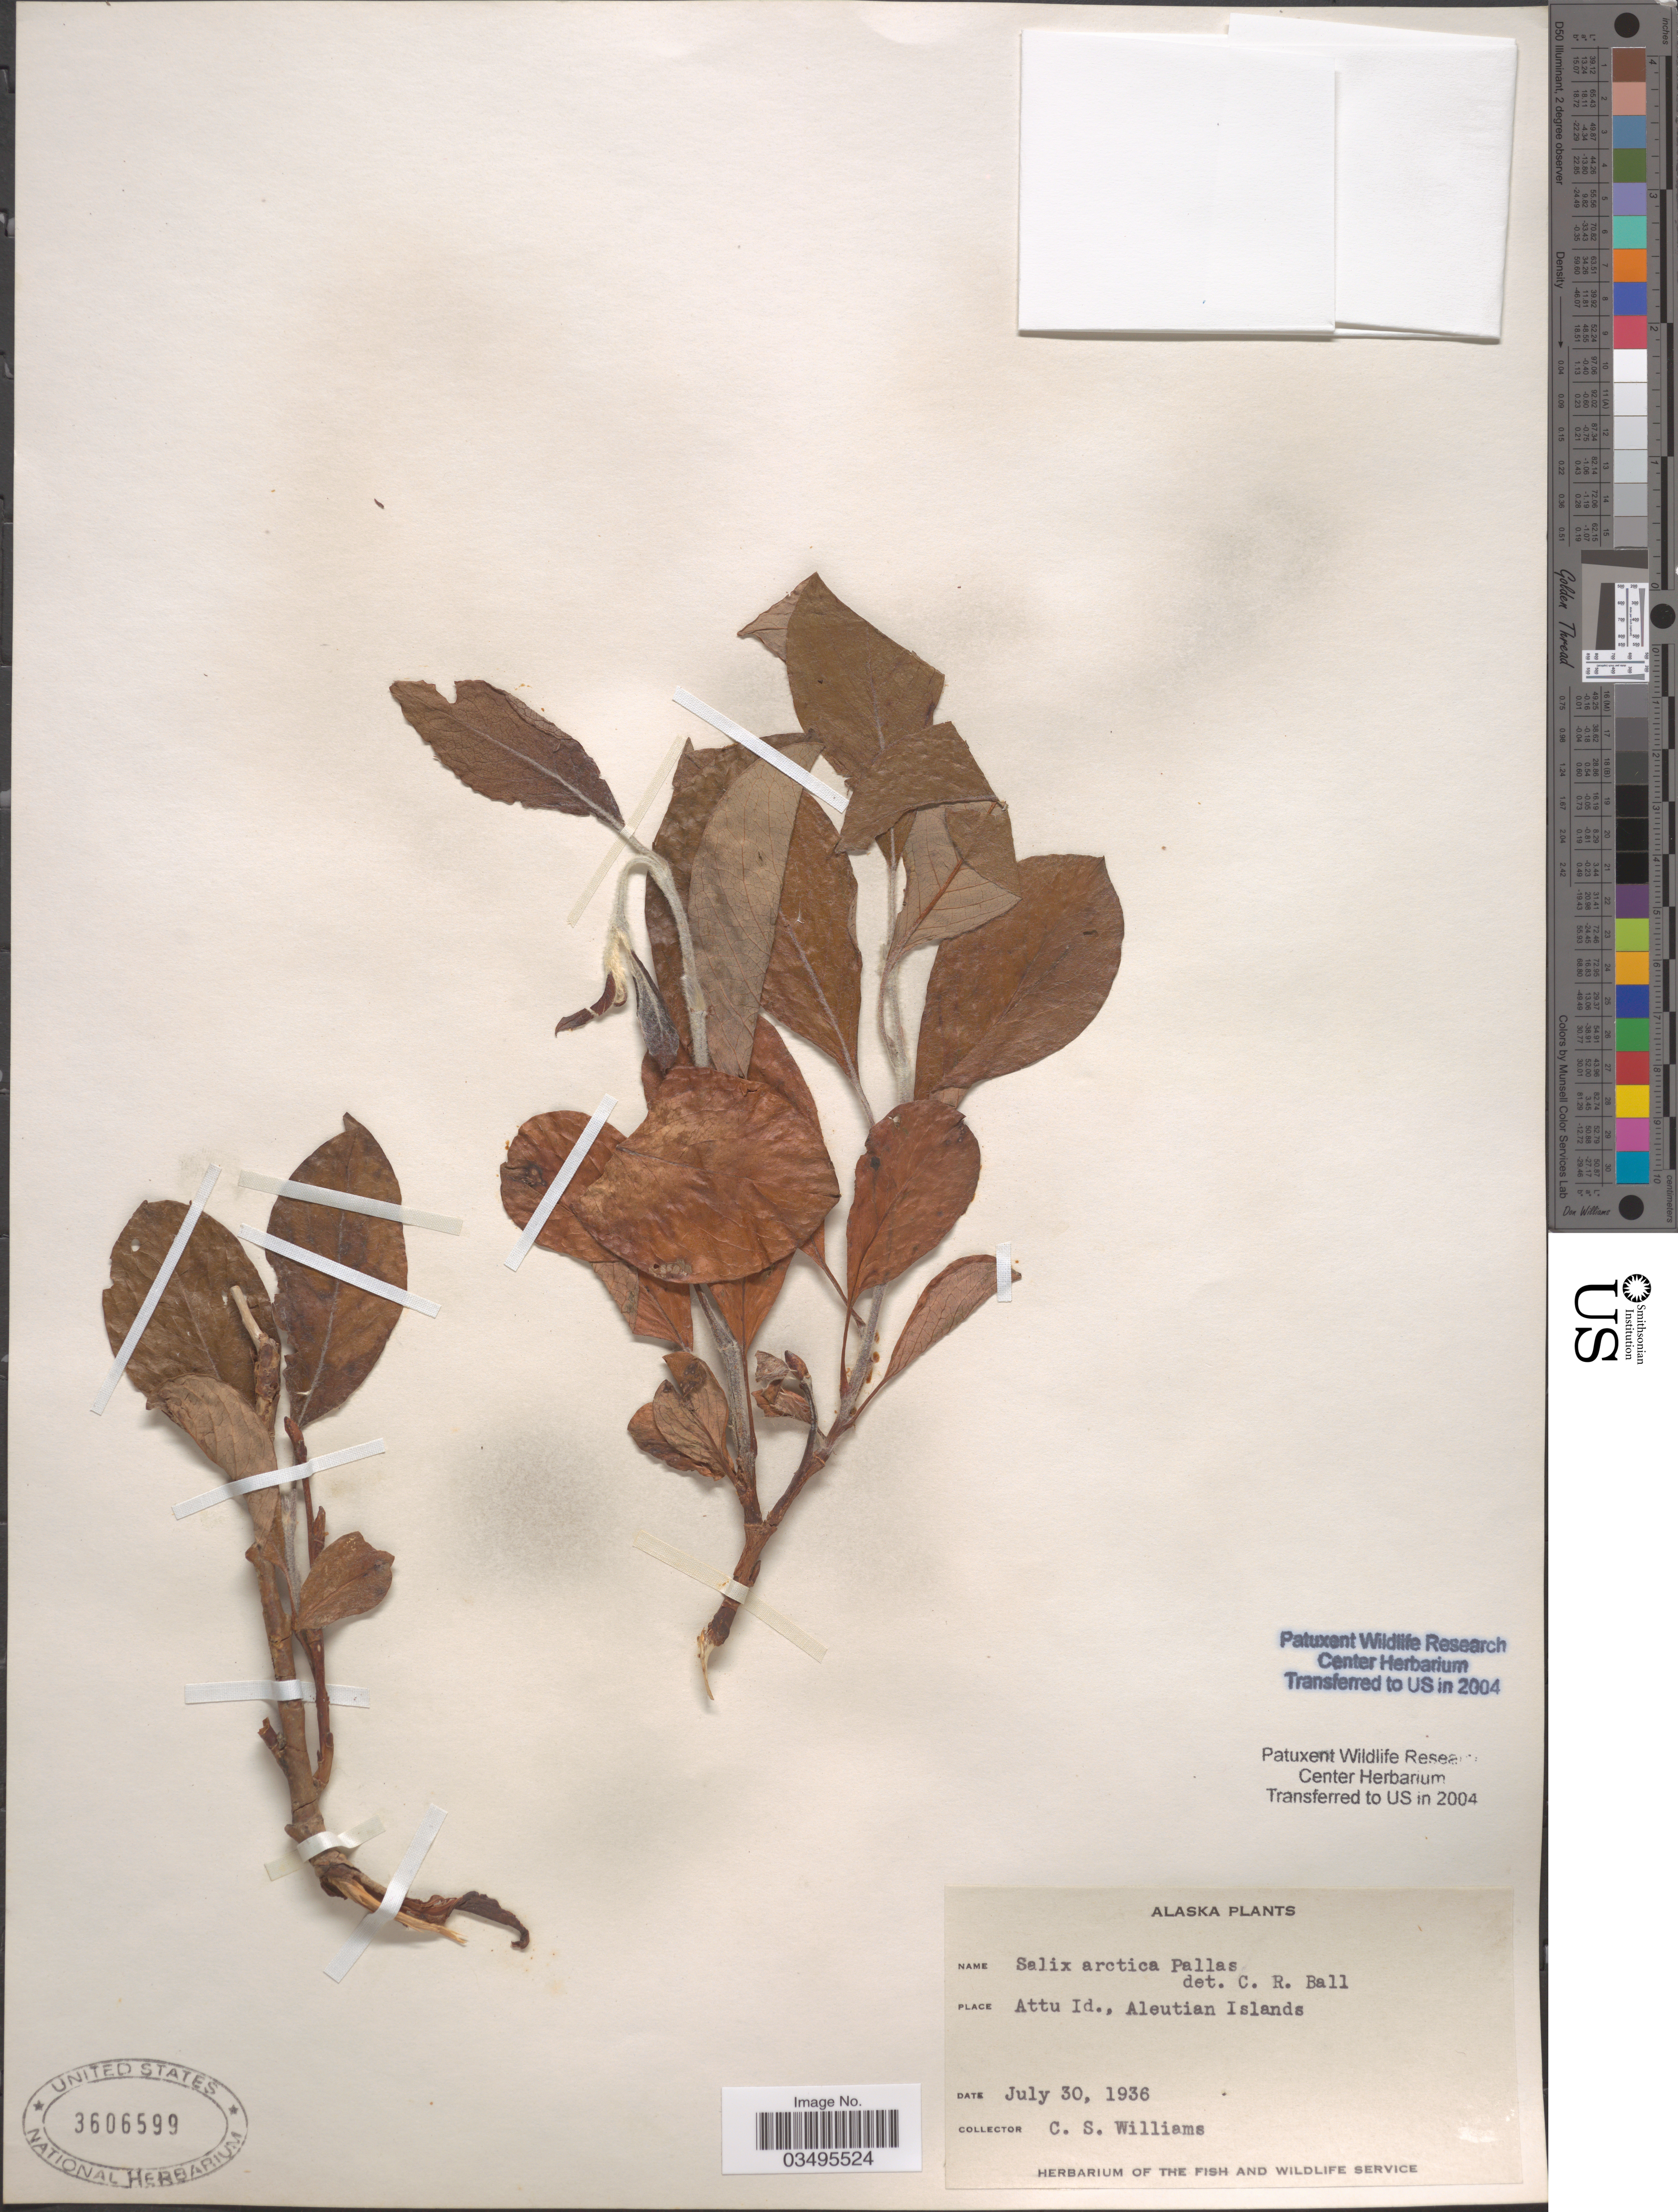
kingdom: Plantae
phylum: Tracheophyta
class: Magnoliopsida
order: Malpighiales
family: Salicaceae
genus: Salix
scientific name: Salix arctica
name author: Pall.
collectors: C. Williams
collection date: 1936-07-30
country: United States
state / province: Alaska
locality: Attu Id., Aleutian Islands.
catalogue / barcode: US 3606599